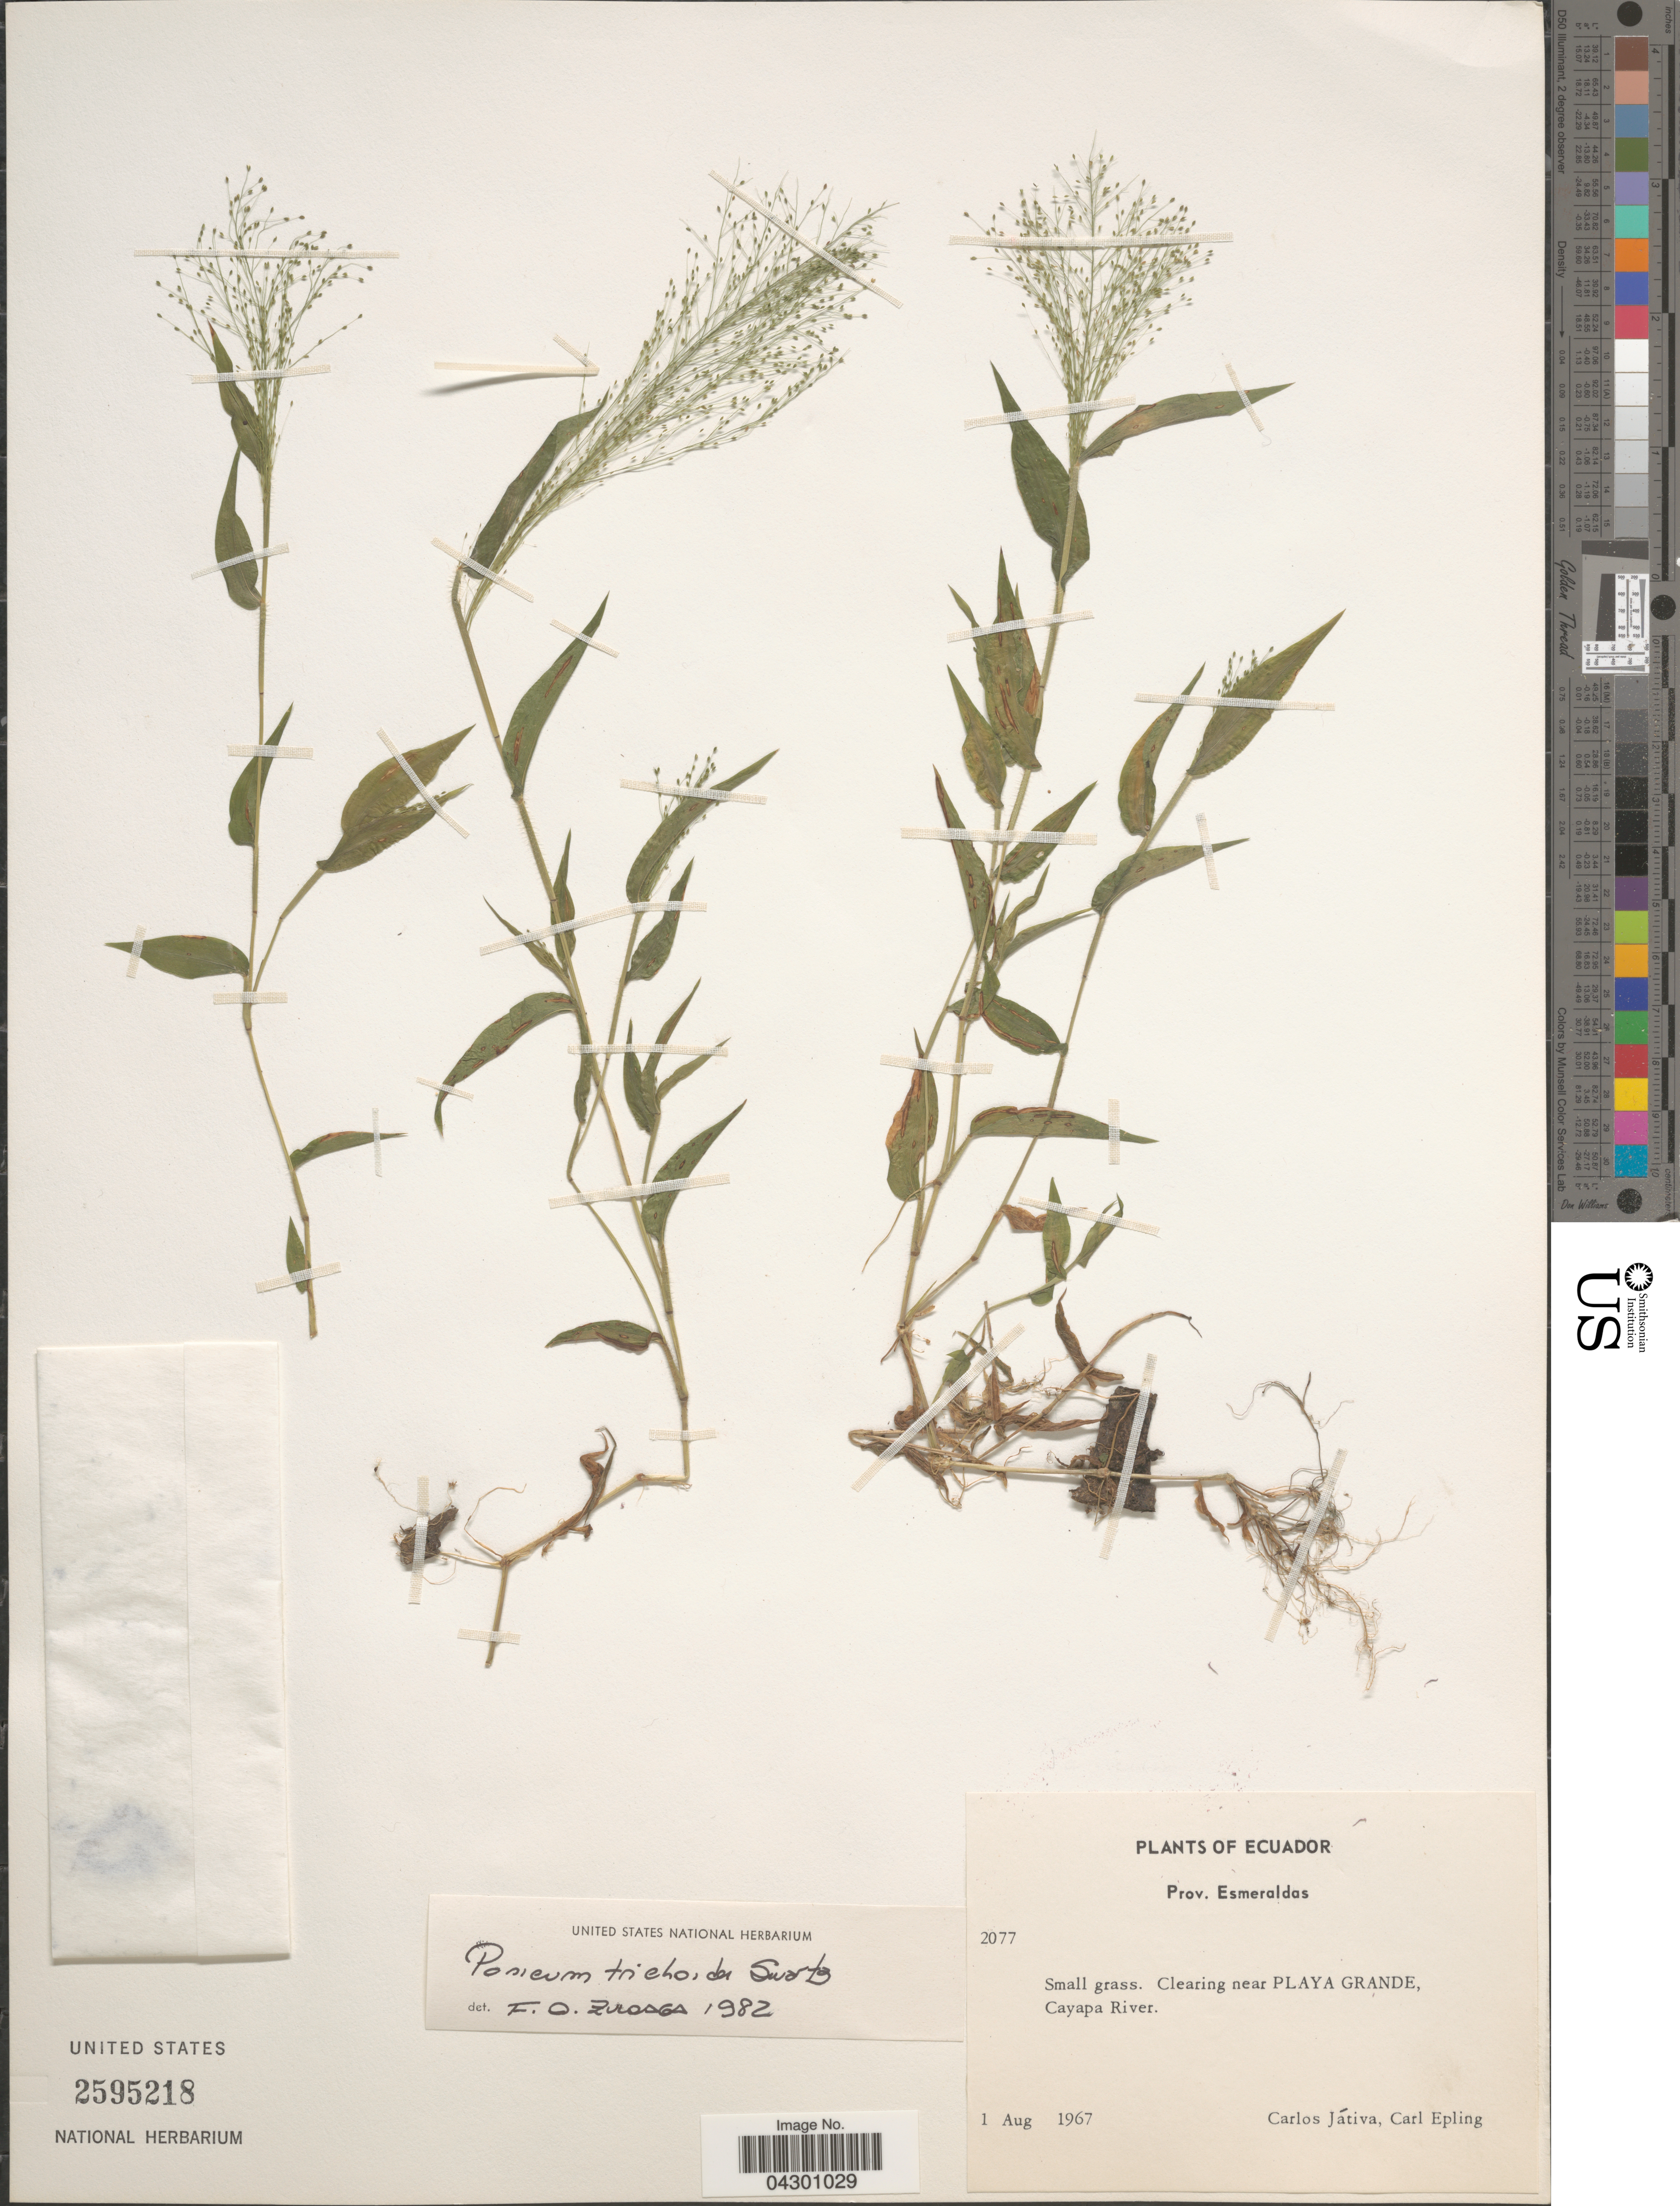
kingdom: Plantae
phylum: Tracheophyta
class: Liliopsida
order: Poales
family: Poaceae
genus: Panicum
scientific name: Panicum trichoides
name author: Sw.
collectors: C. D. Játiva & C. C. Epling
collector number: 2077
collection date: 1967-08-01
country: Ecuador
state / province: Esmeraldas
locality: Clearing near Playa Grande, Cayapa River.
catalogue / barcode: US 2595218